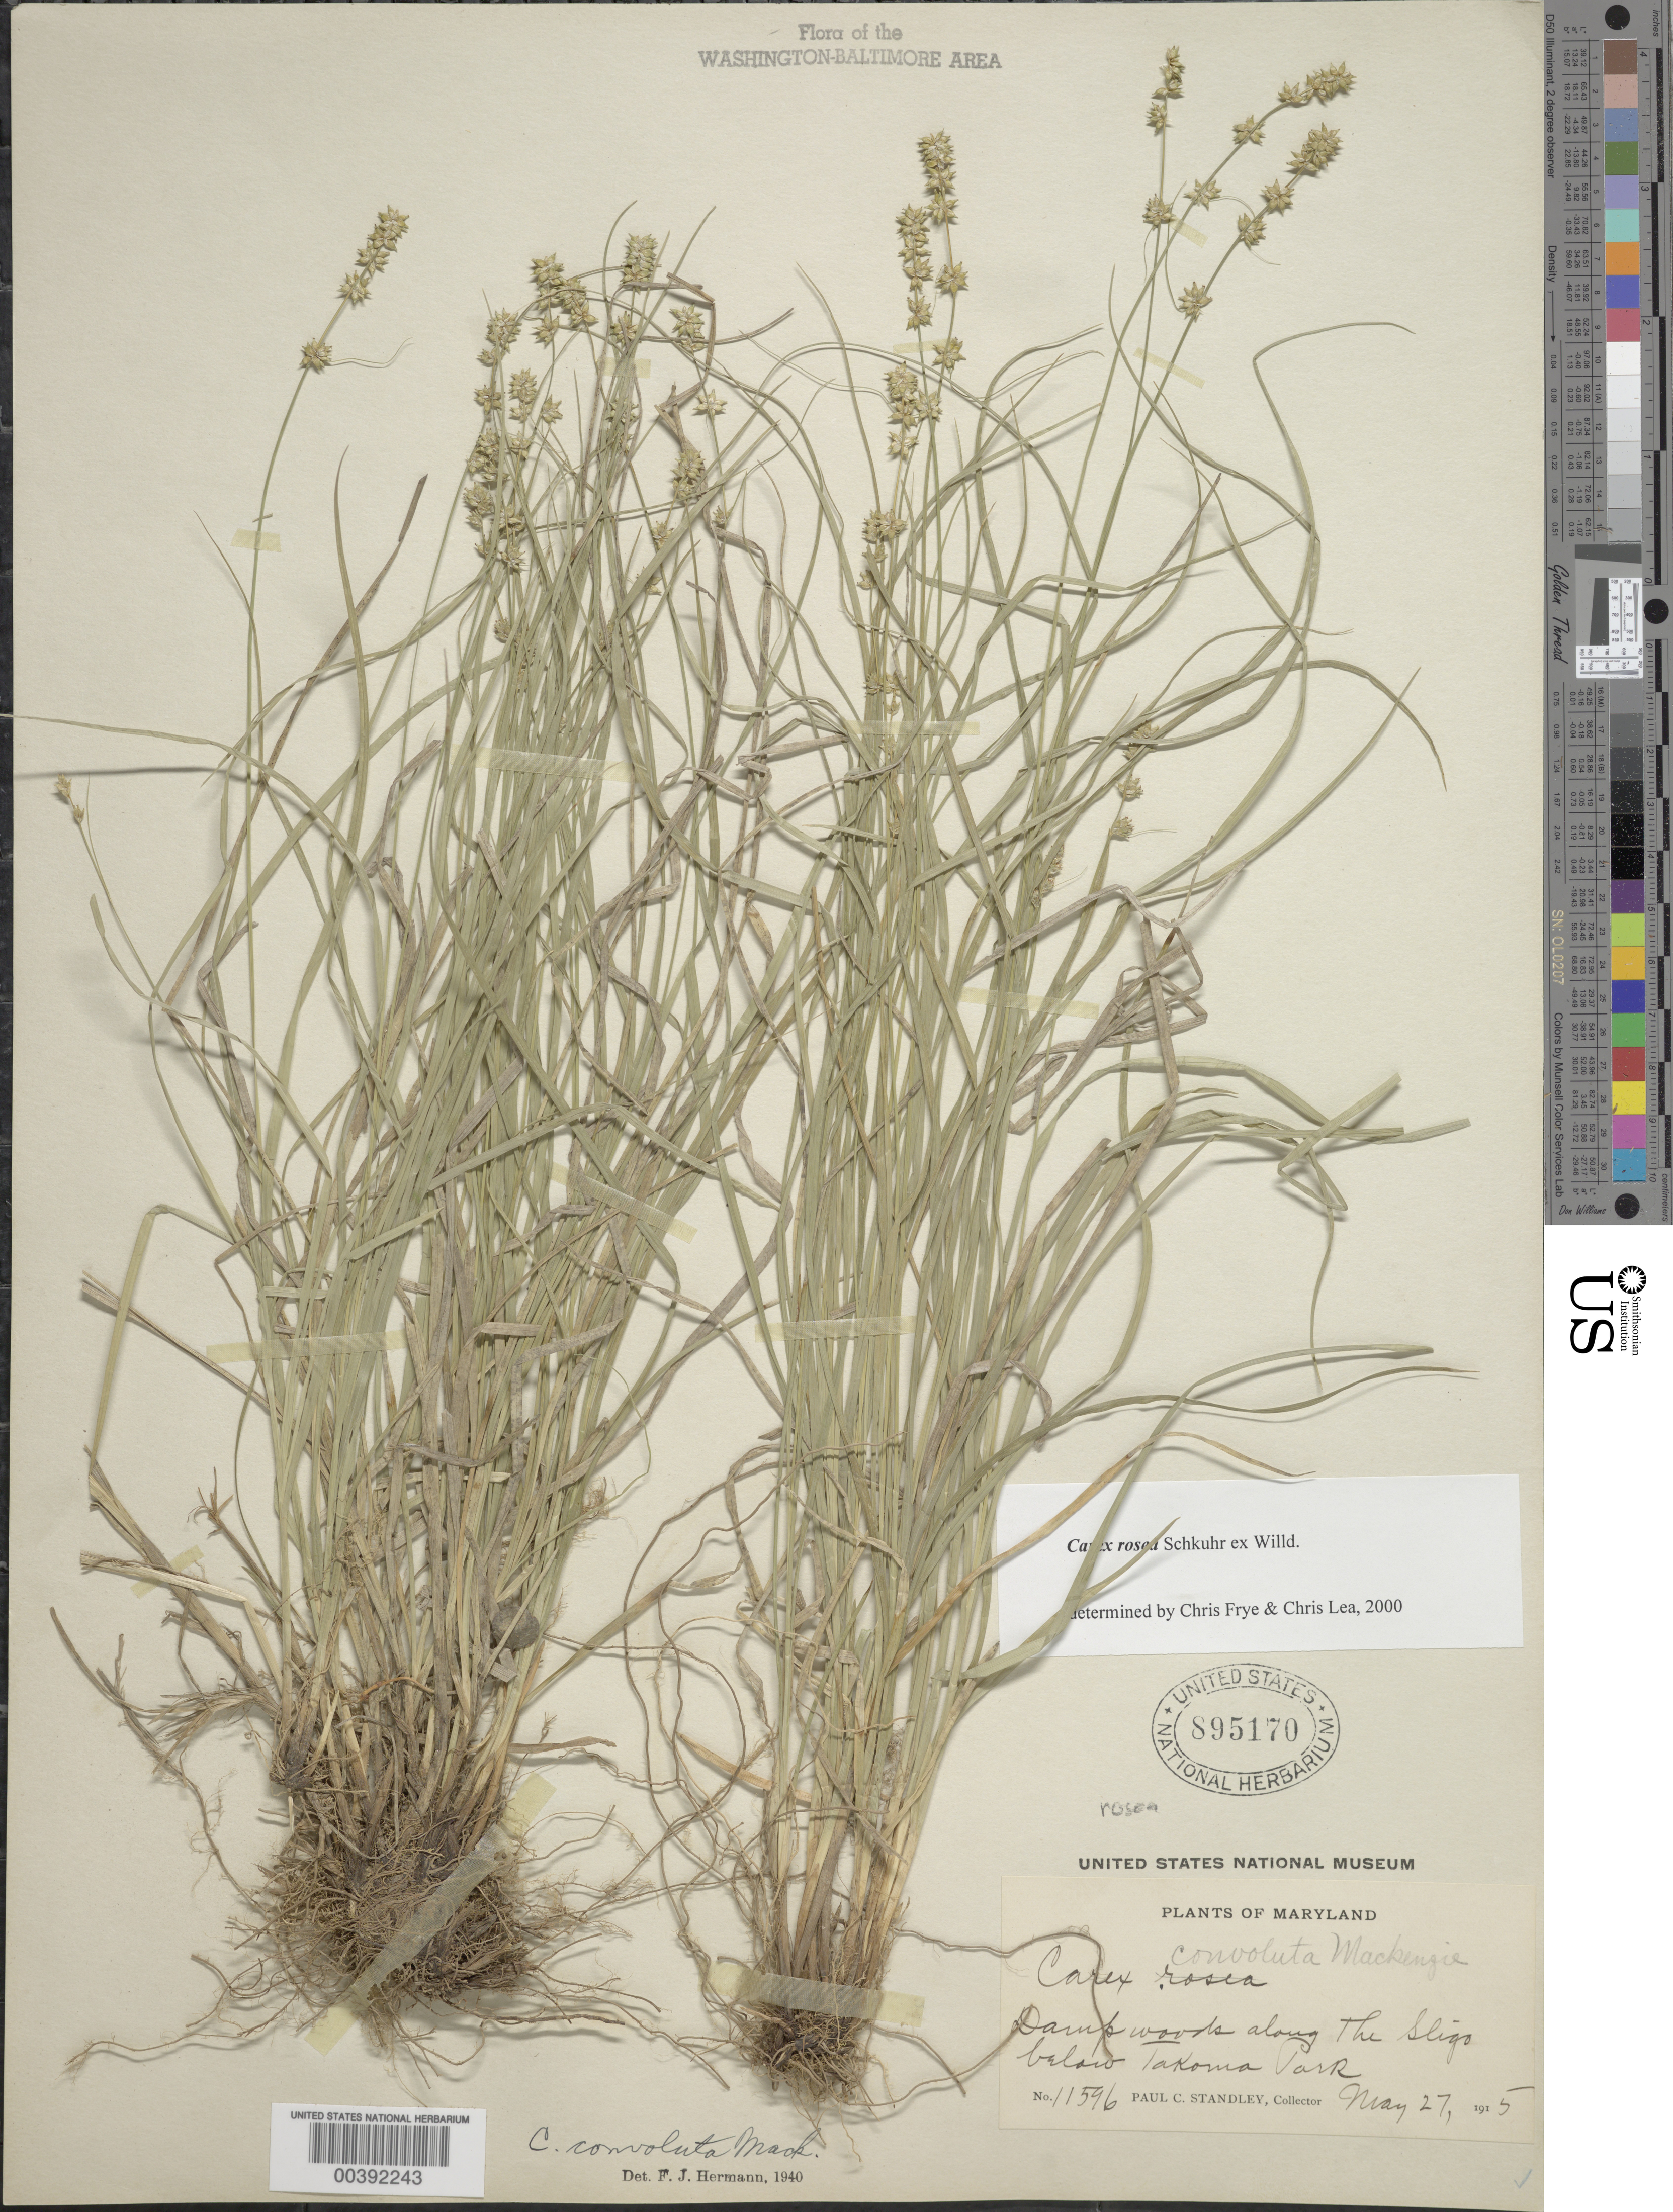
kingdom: Plantae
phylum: Tracheophyta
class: Liliopsida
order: Poales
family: Cyperaceae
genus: Carex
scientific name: Carex rosea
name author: Willd.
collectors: P. C. Standley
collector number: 11596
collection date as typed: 27 May 1915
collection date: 1915-05-27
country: United States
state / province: Maryland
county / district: Montgomery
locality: The Sligo below Takoma Park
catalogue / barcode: US 895170